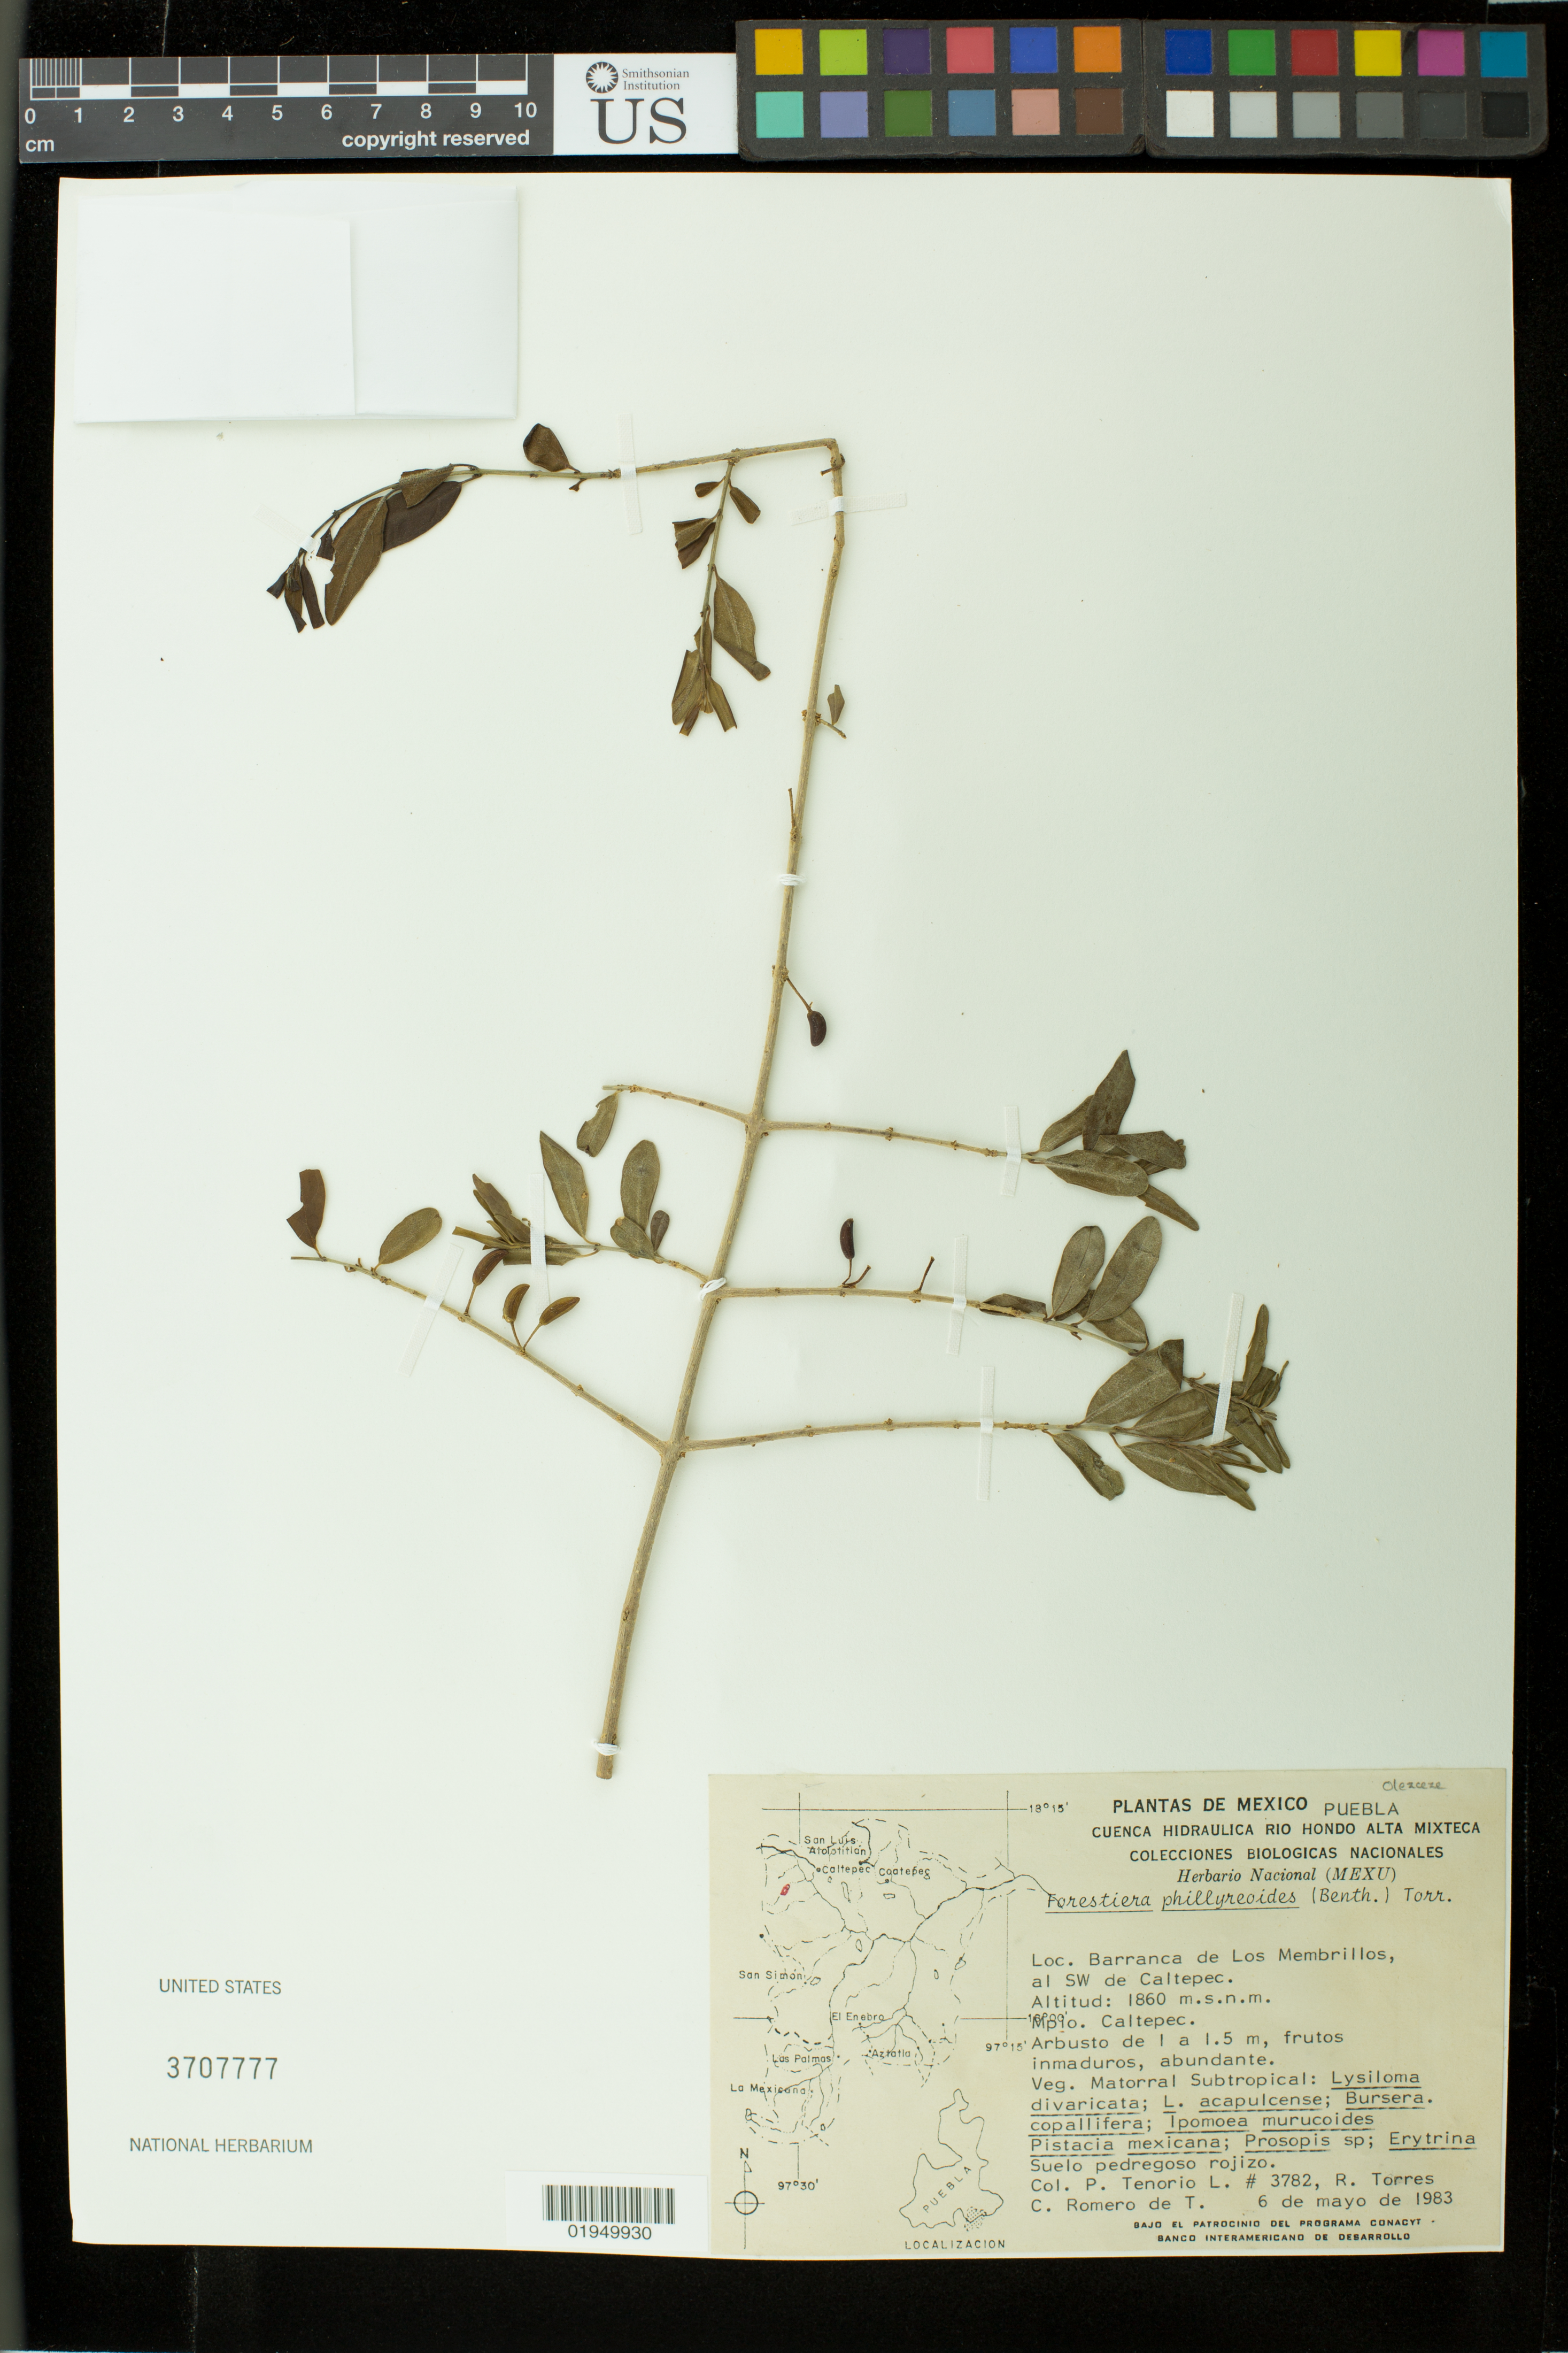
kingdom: Plantae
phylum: Tracheophyta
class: Magnoliopsida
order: Lamiales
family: Oleaceae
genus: Forestiera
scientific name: Forestiera phillyreoides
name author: (Benth.) Torr.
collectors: P. Tenorio L., R. Torres & C. Romero de T.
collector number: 3782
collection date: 1983-05-06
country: Mexico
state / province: Puebla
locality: Barranca de Los Membrillos, al SW de Caltepec. Mpio. Caltepec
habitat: Matorral Subtropical. Suelo pedregoso rojizo.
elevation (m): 1860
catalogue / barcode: US 3707777